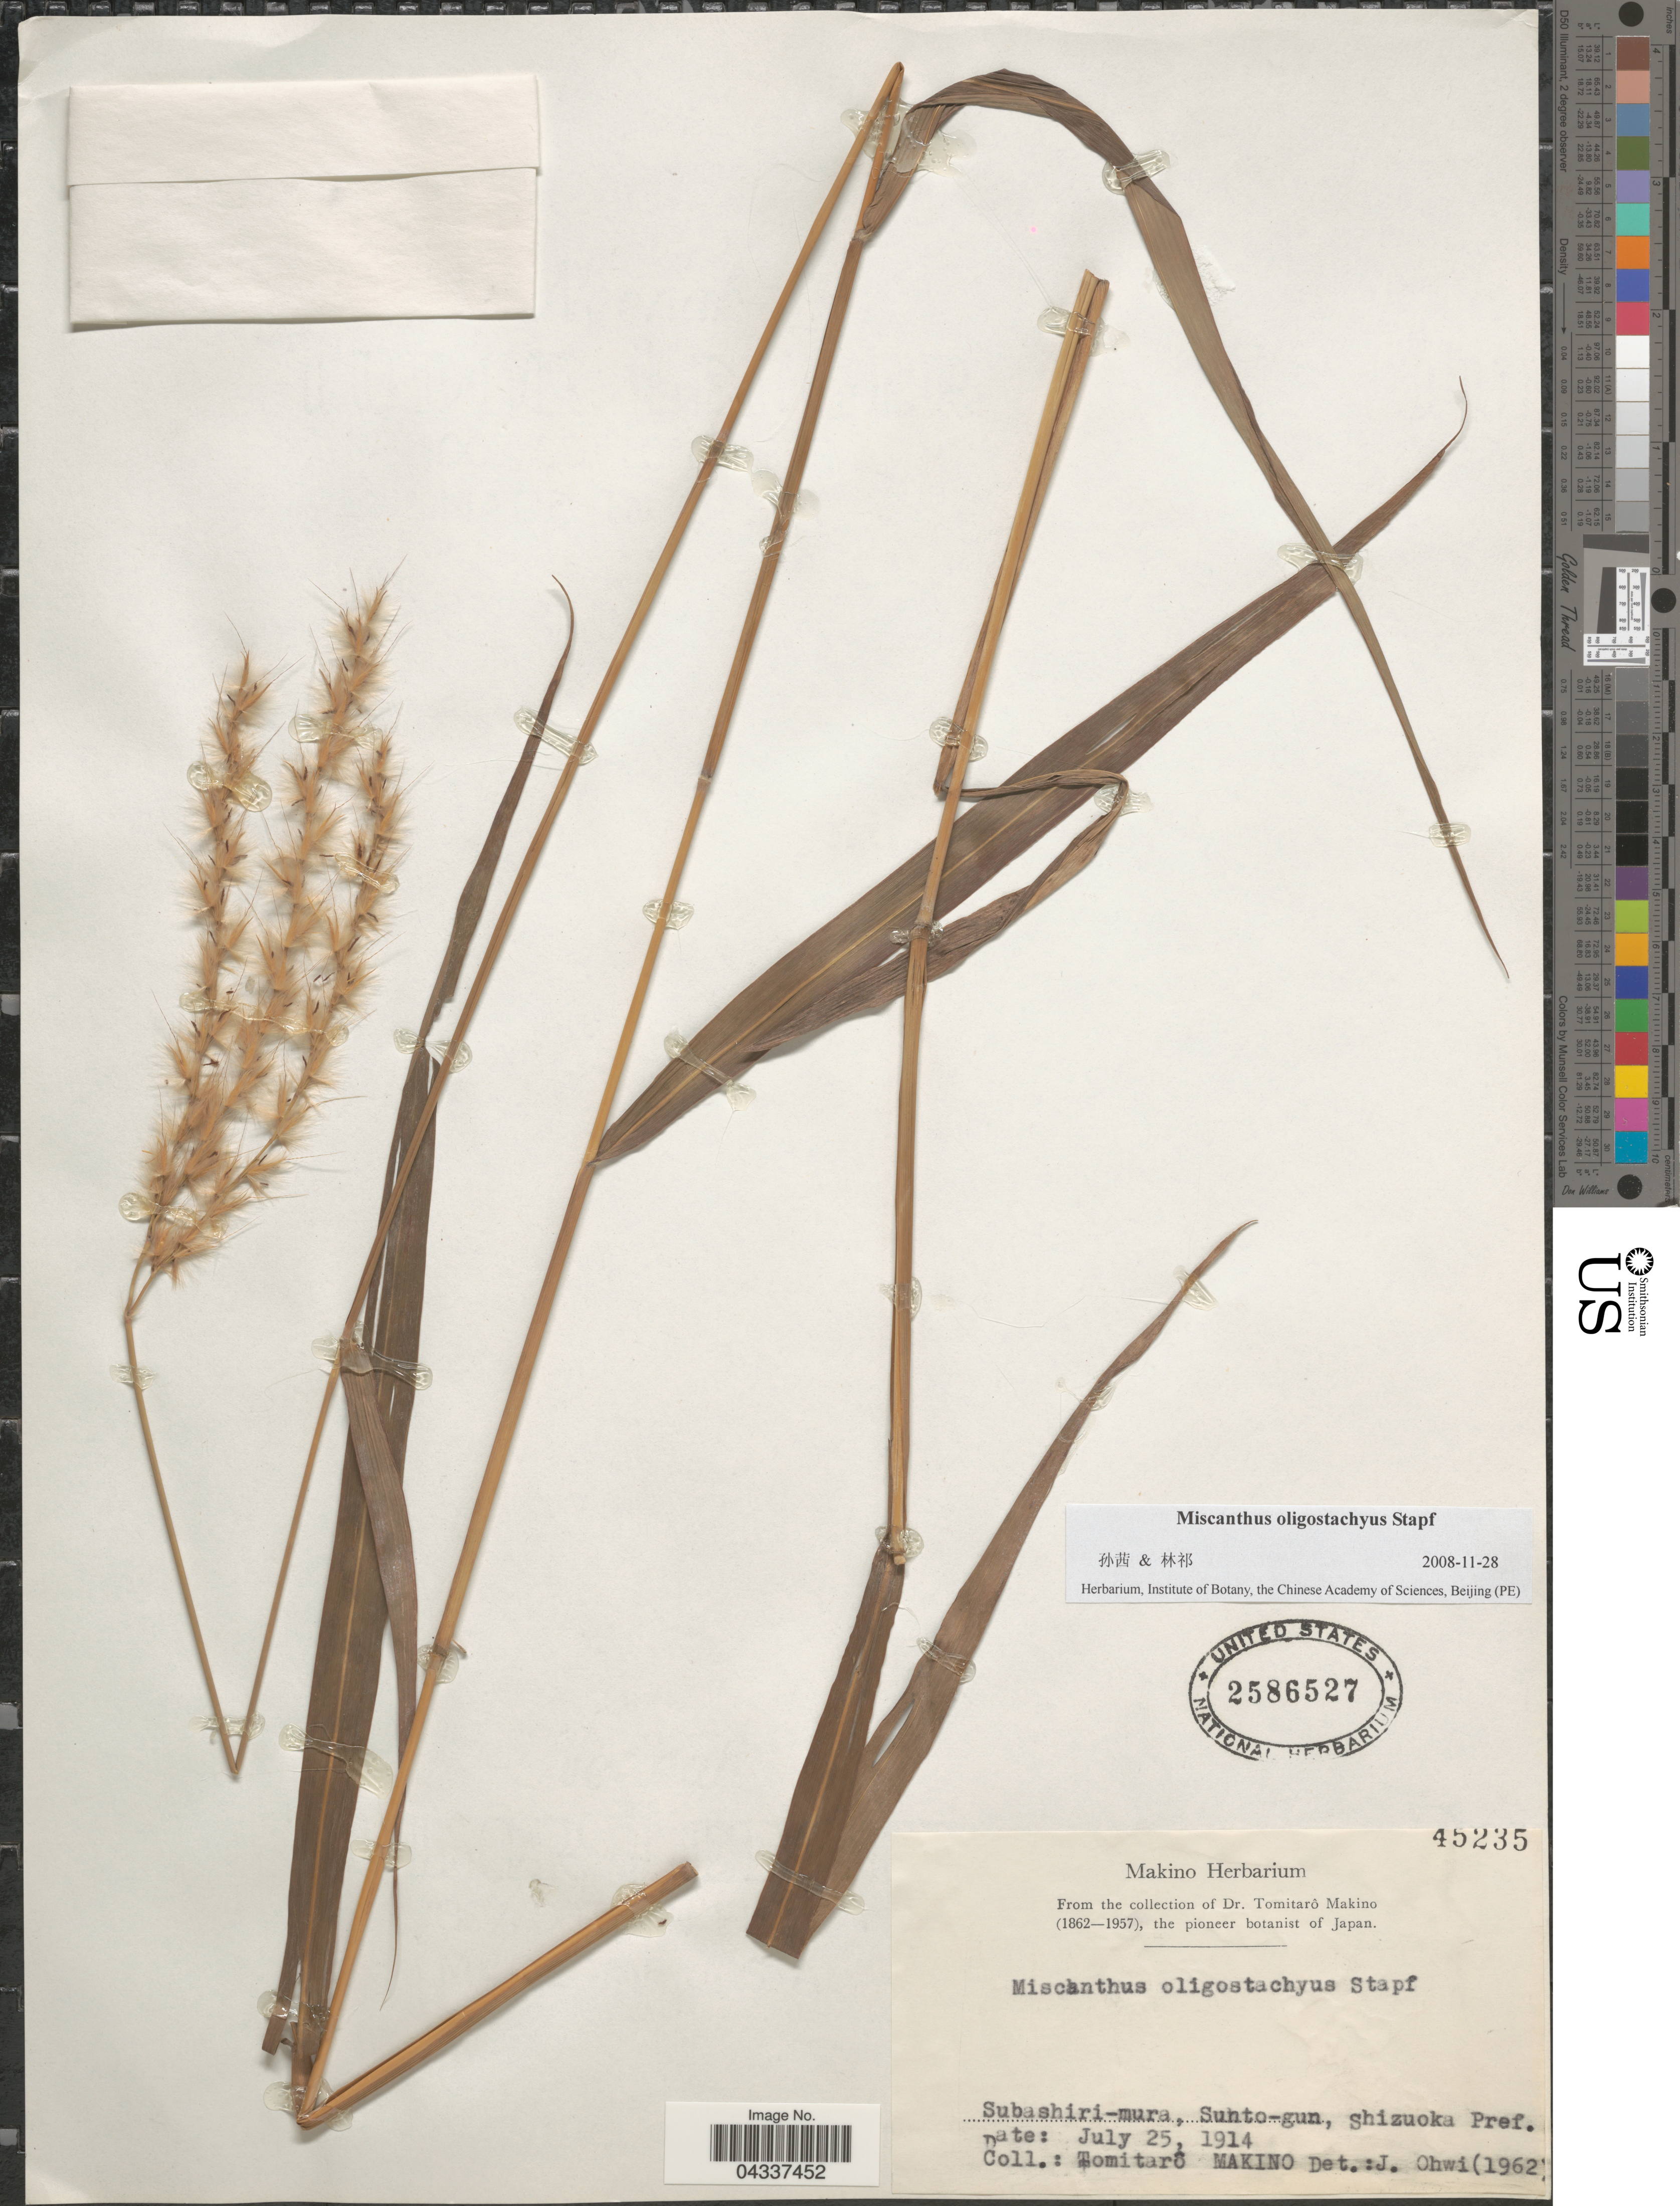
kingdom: Plantae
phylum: Tracheophyta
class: Liliopsida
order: Poales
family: Poaceae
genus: Miscanthus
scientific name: Miscanthus oligostachyus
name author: Stapf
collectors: T. Makino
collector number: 45235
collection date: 1914-07-25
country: Japan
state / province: Sizuoka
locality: Subashiri-muram Sunto-gun, Shizuoka Pref.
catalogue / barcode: US 2586527